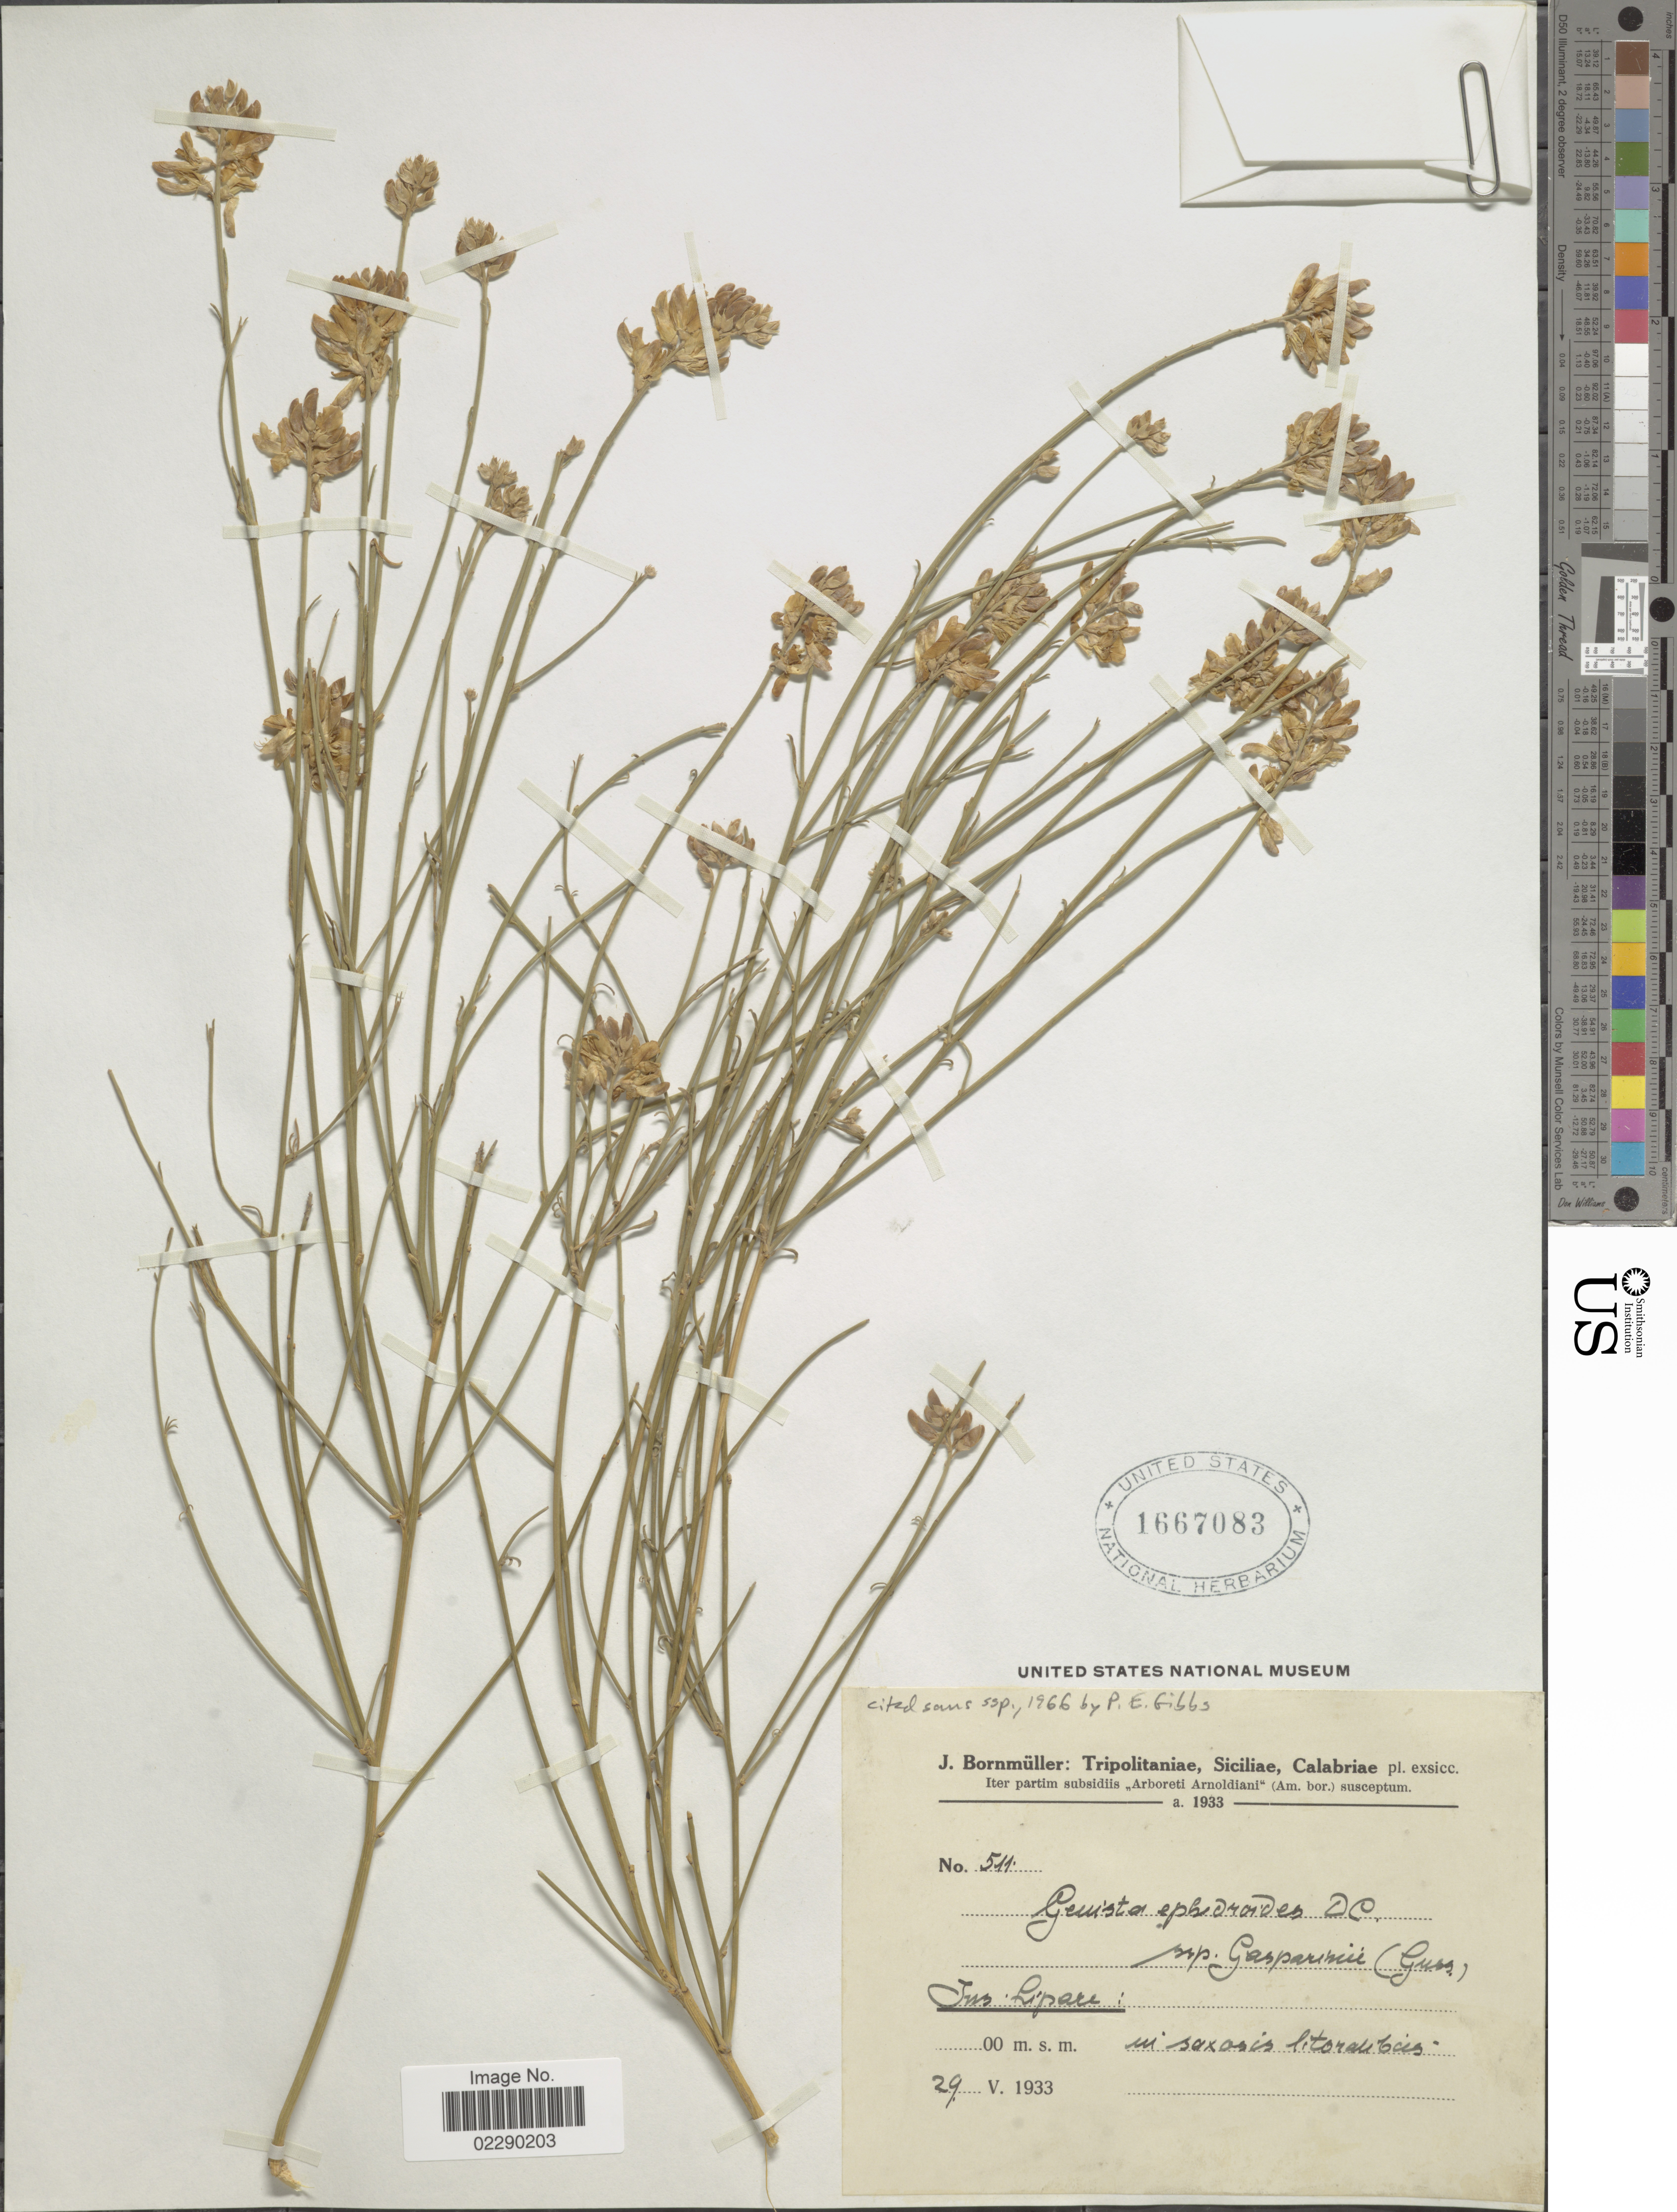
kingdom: Plantae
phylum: Tracheophyta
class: Magnoliopsida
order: Fabales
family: Fabaceae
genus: Genista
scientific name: Genista ephedroides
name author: DC.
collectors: J. Bornmüller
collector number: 511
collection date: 1933-05-29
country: Italy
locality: Tripolitaniae, Siciliae, Calabriae, Ins. Lipare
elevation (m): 0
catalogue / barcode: US 1667083